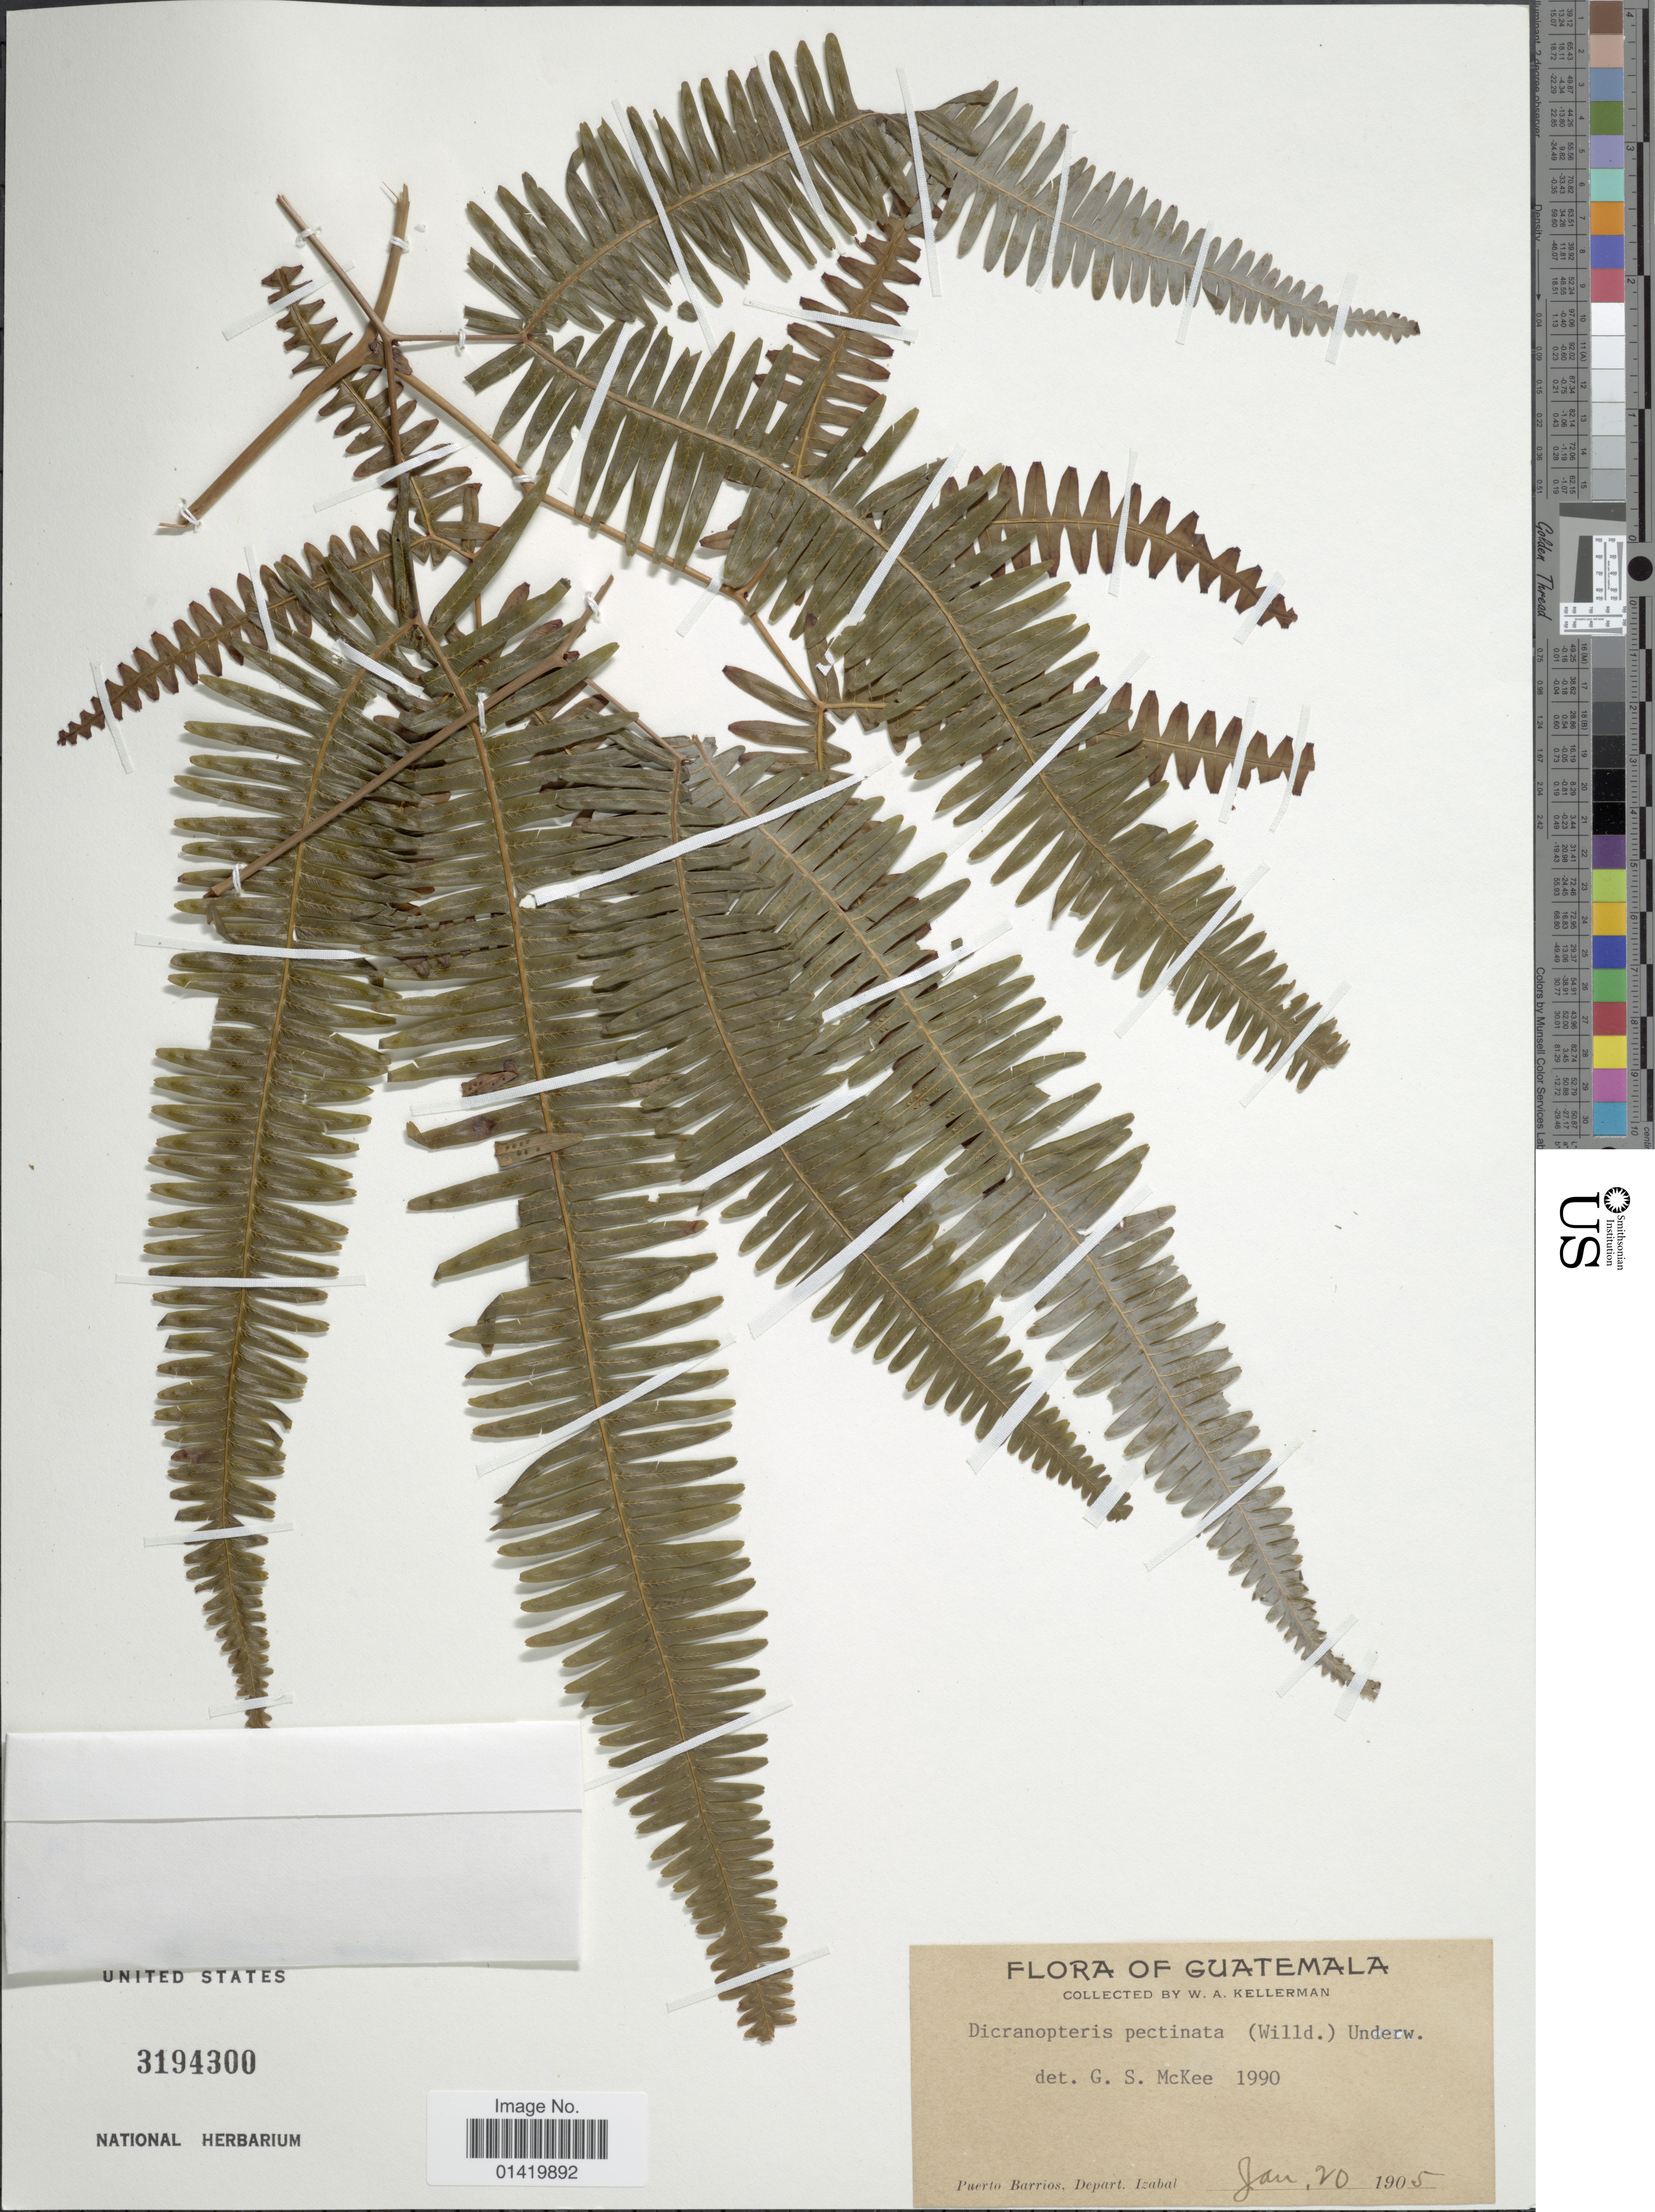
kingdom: Plantae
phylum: Tracheophyta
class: Polypodiopsida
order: Gleicheniales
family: Gleicheniaceae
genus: Gleichenella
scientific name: Gleichenella pectinata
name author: (Willd.) Ching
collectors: W. Kellerman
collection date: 1905-01-20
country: Guatemala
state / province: Izabal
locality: Puerto Barrios, Depart Izabal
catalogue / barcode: US 3194300